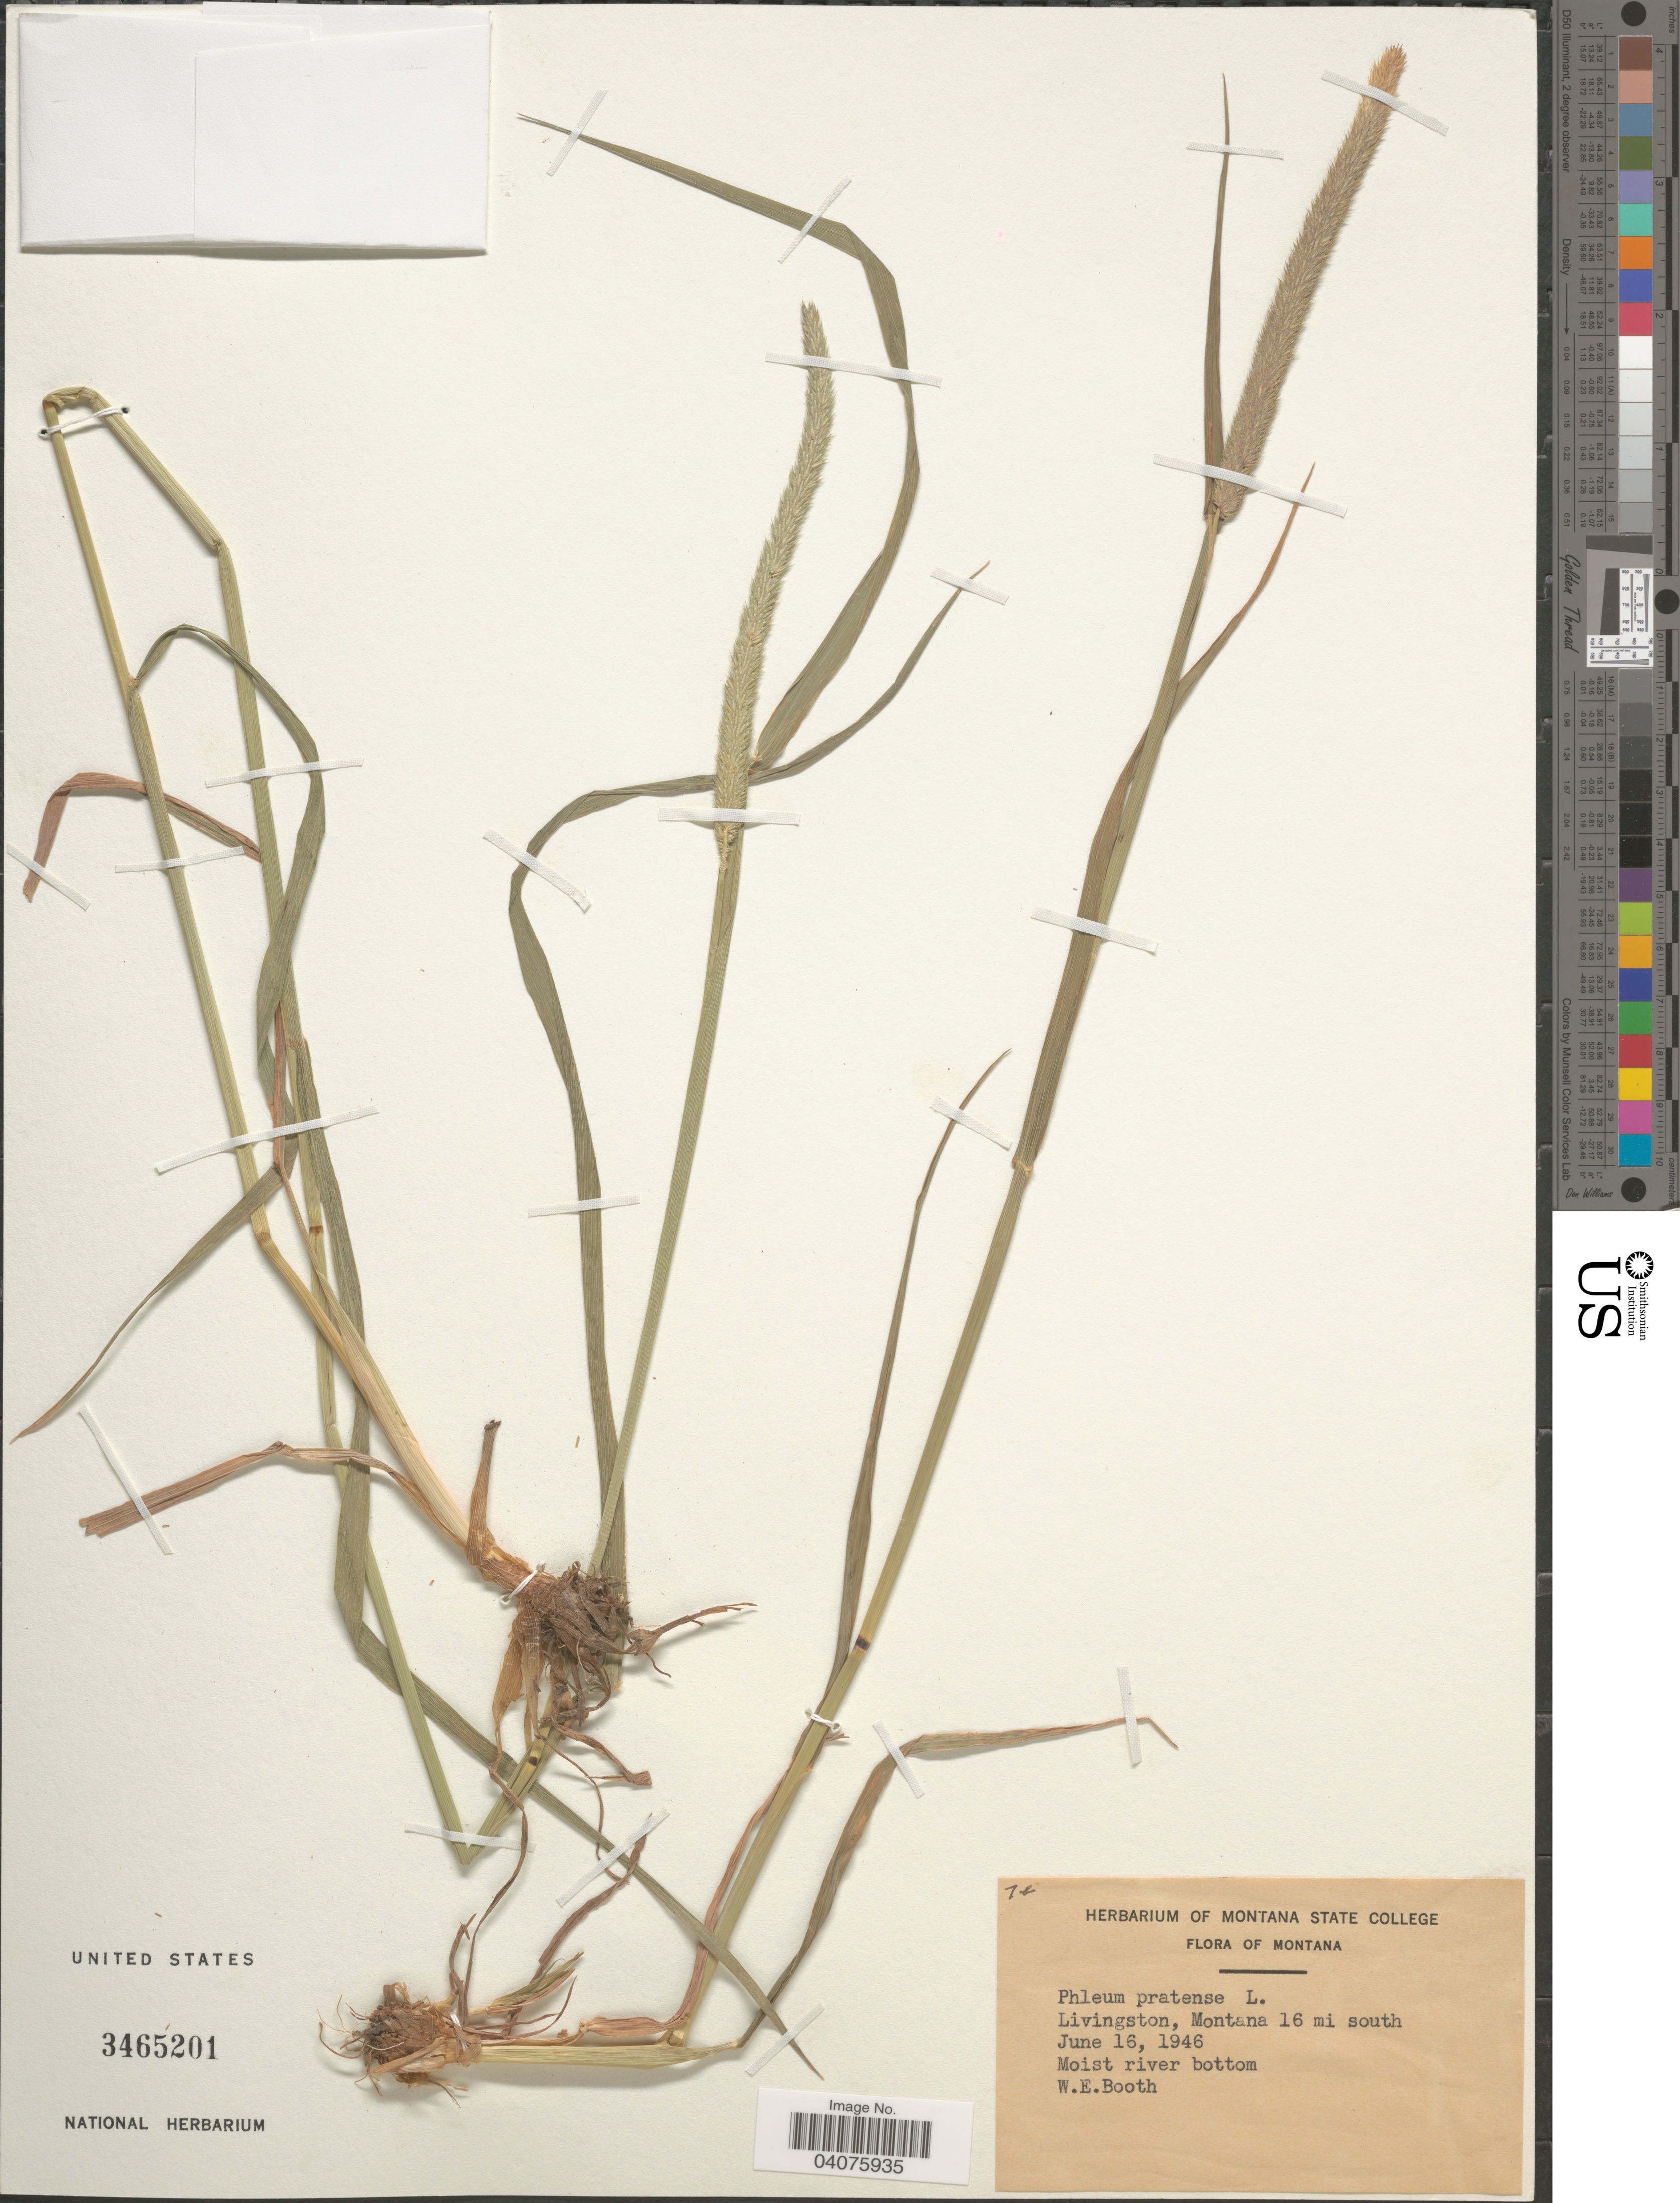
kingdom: Plantae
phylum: Tracheophyta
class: Liliopsida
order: Poales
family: Poaceae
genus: Phleum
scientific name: Phleum pratense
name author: L.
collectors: W. Booth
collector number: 74*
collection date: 1946-06-16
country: United States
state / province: Montana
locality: Livingston, Montana 16 mi south.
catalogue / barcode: US 3465201